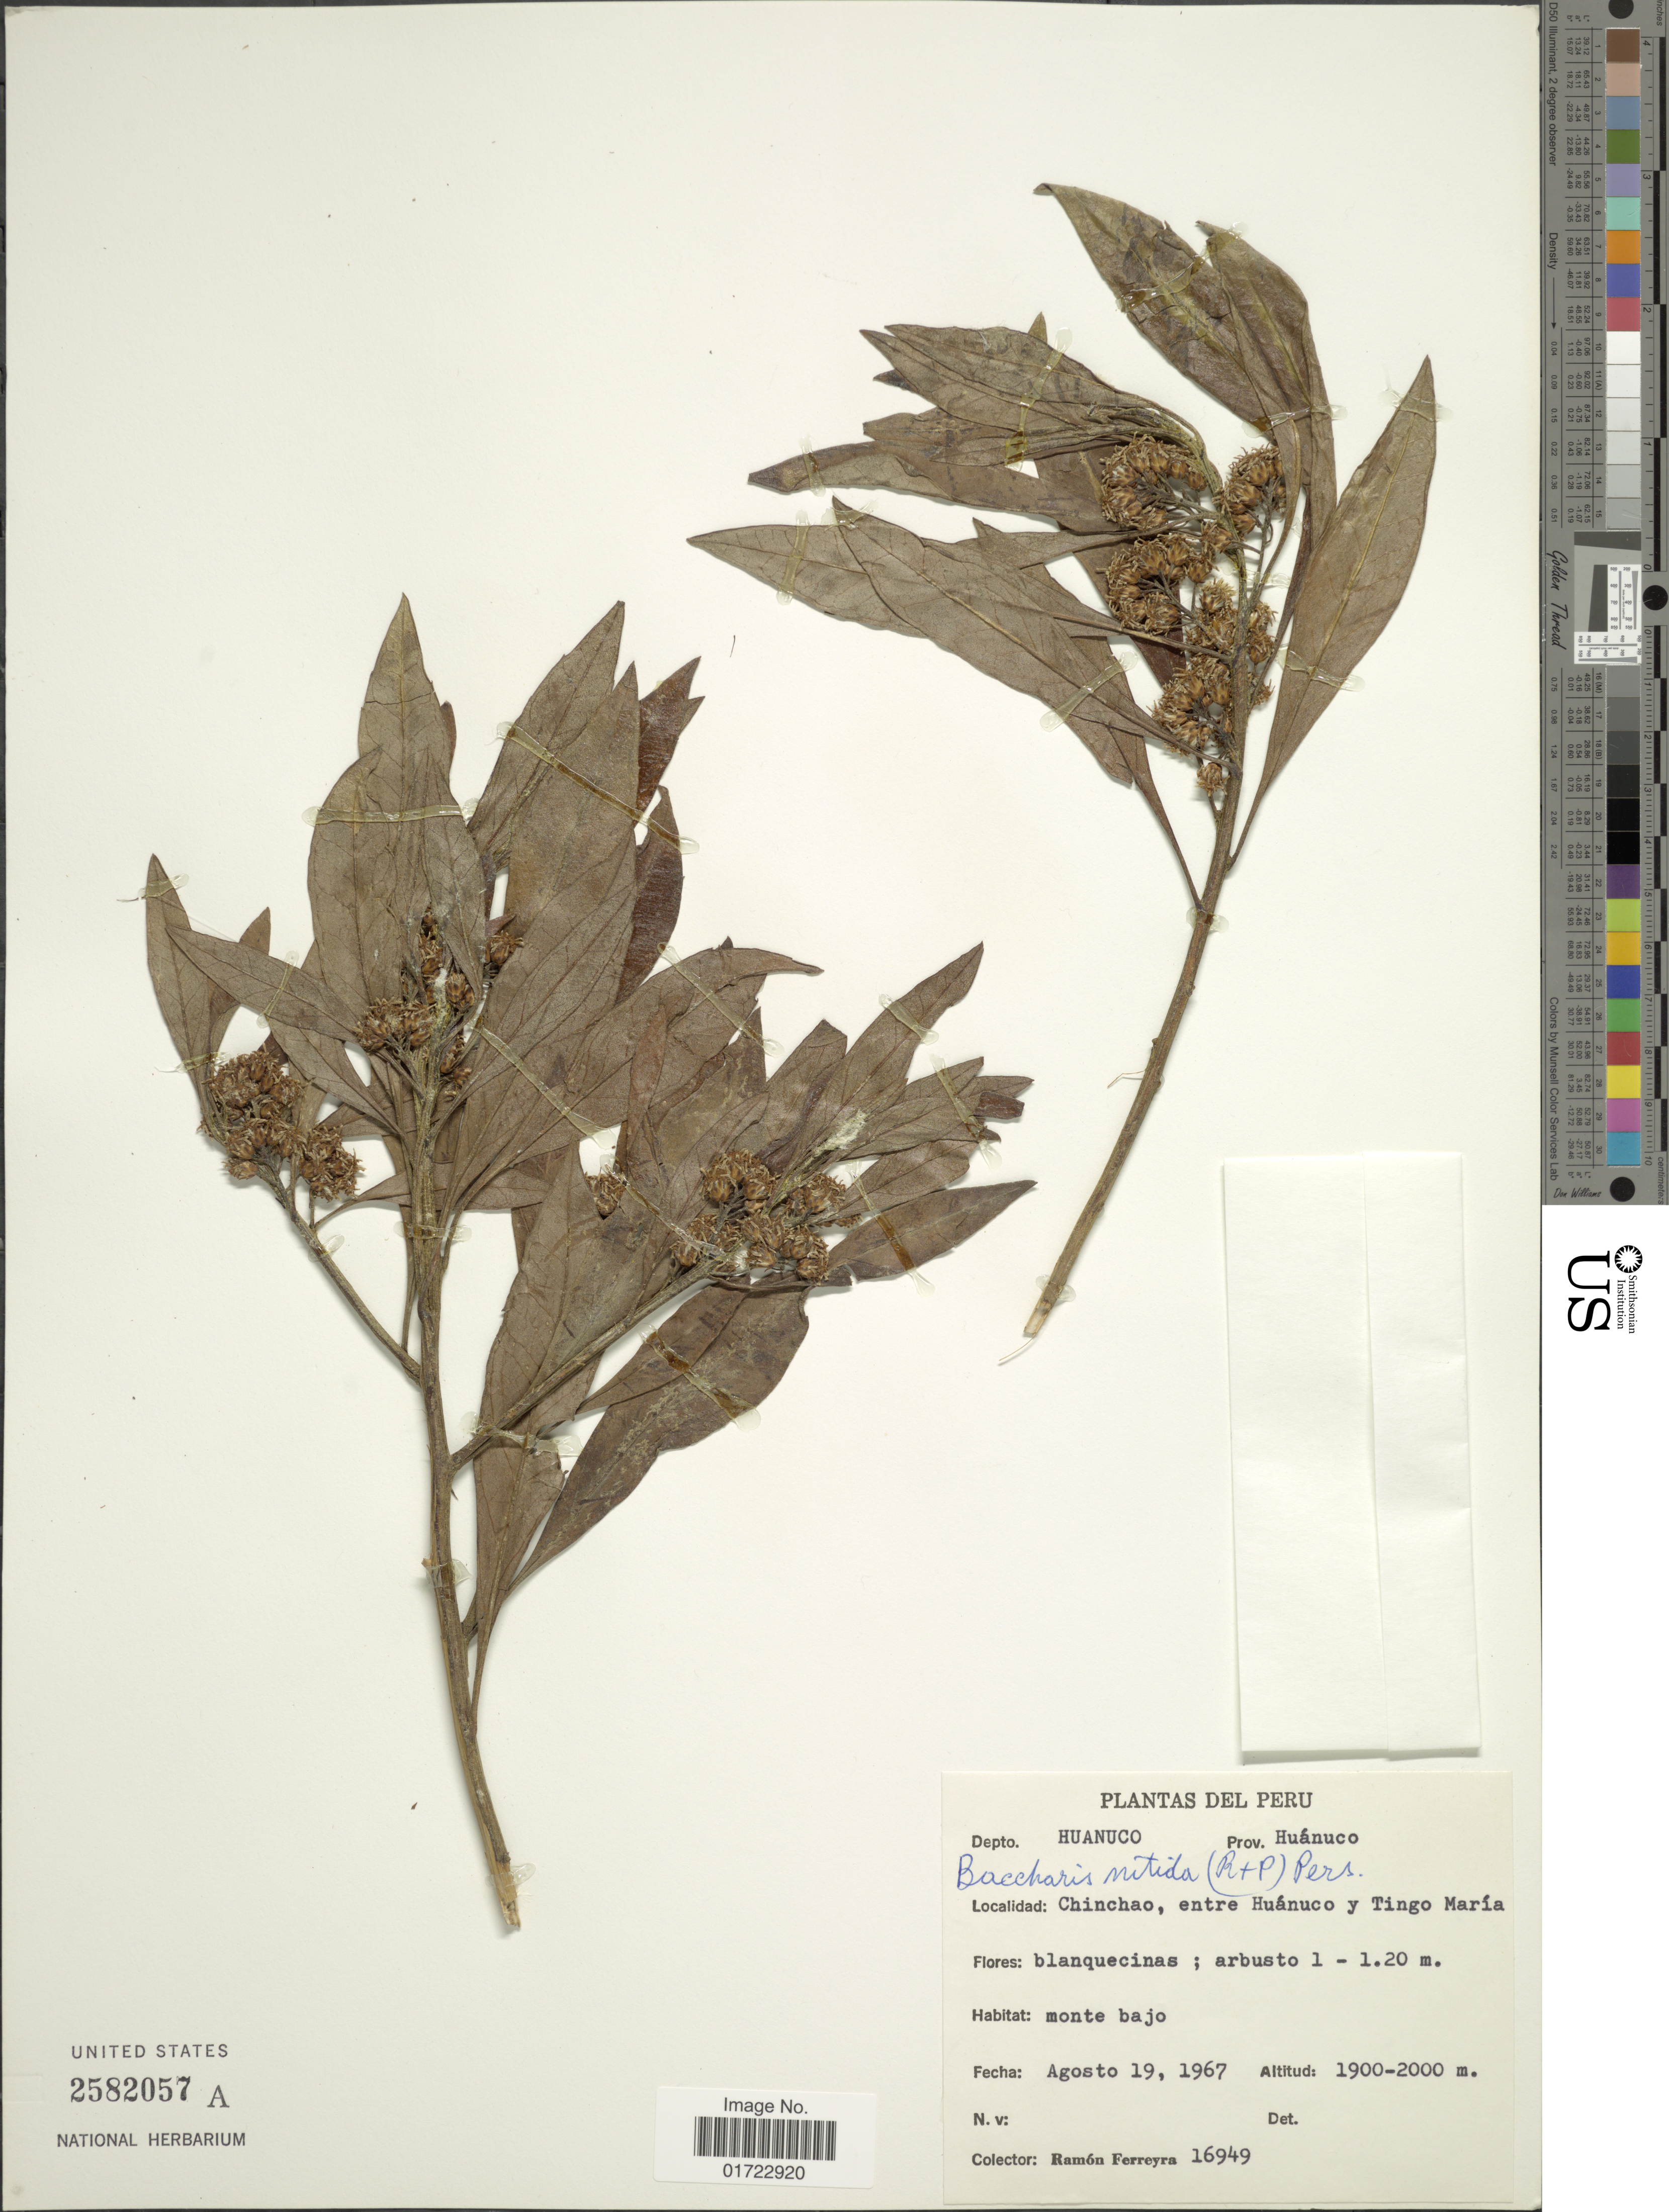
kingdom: Plantae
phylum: Tracheophyta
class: Magnoliopsida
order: Asterales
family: Asteraceae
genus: Baccharis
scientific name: Baccharis nitida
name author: (Ruiz & Pav.) Pers.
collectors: R. A. Ferreyra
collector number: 16949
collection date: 1967-08-19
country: Peru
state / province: Huánuco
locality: Prov. Huánuco. Chinchao, entre Huánuco y Tingo María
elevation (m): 1900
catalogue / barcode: US 2582057A